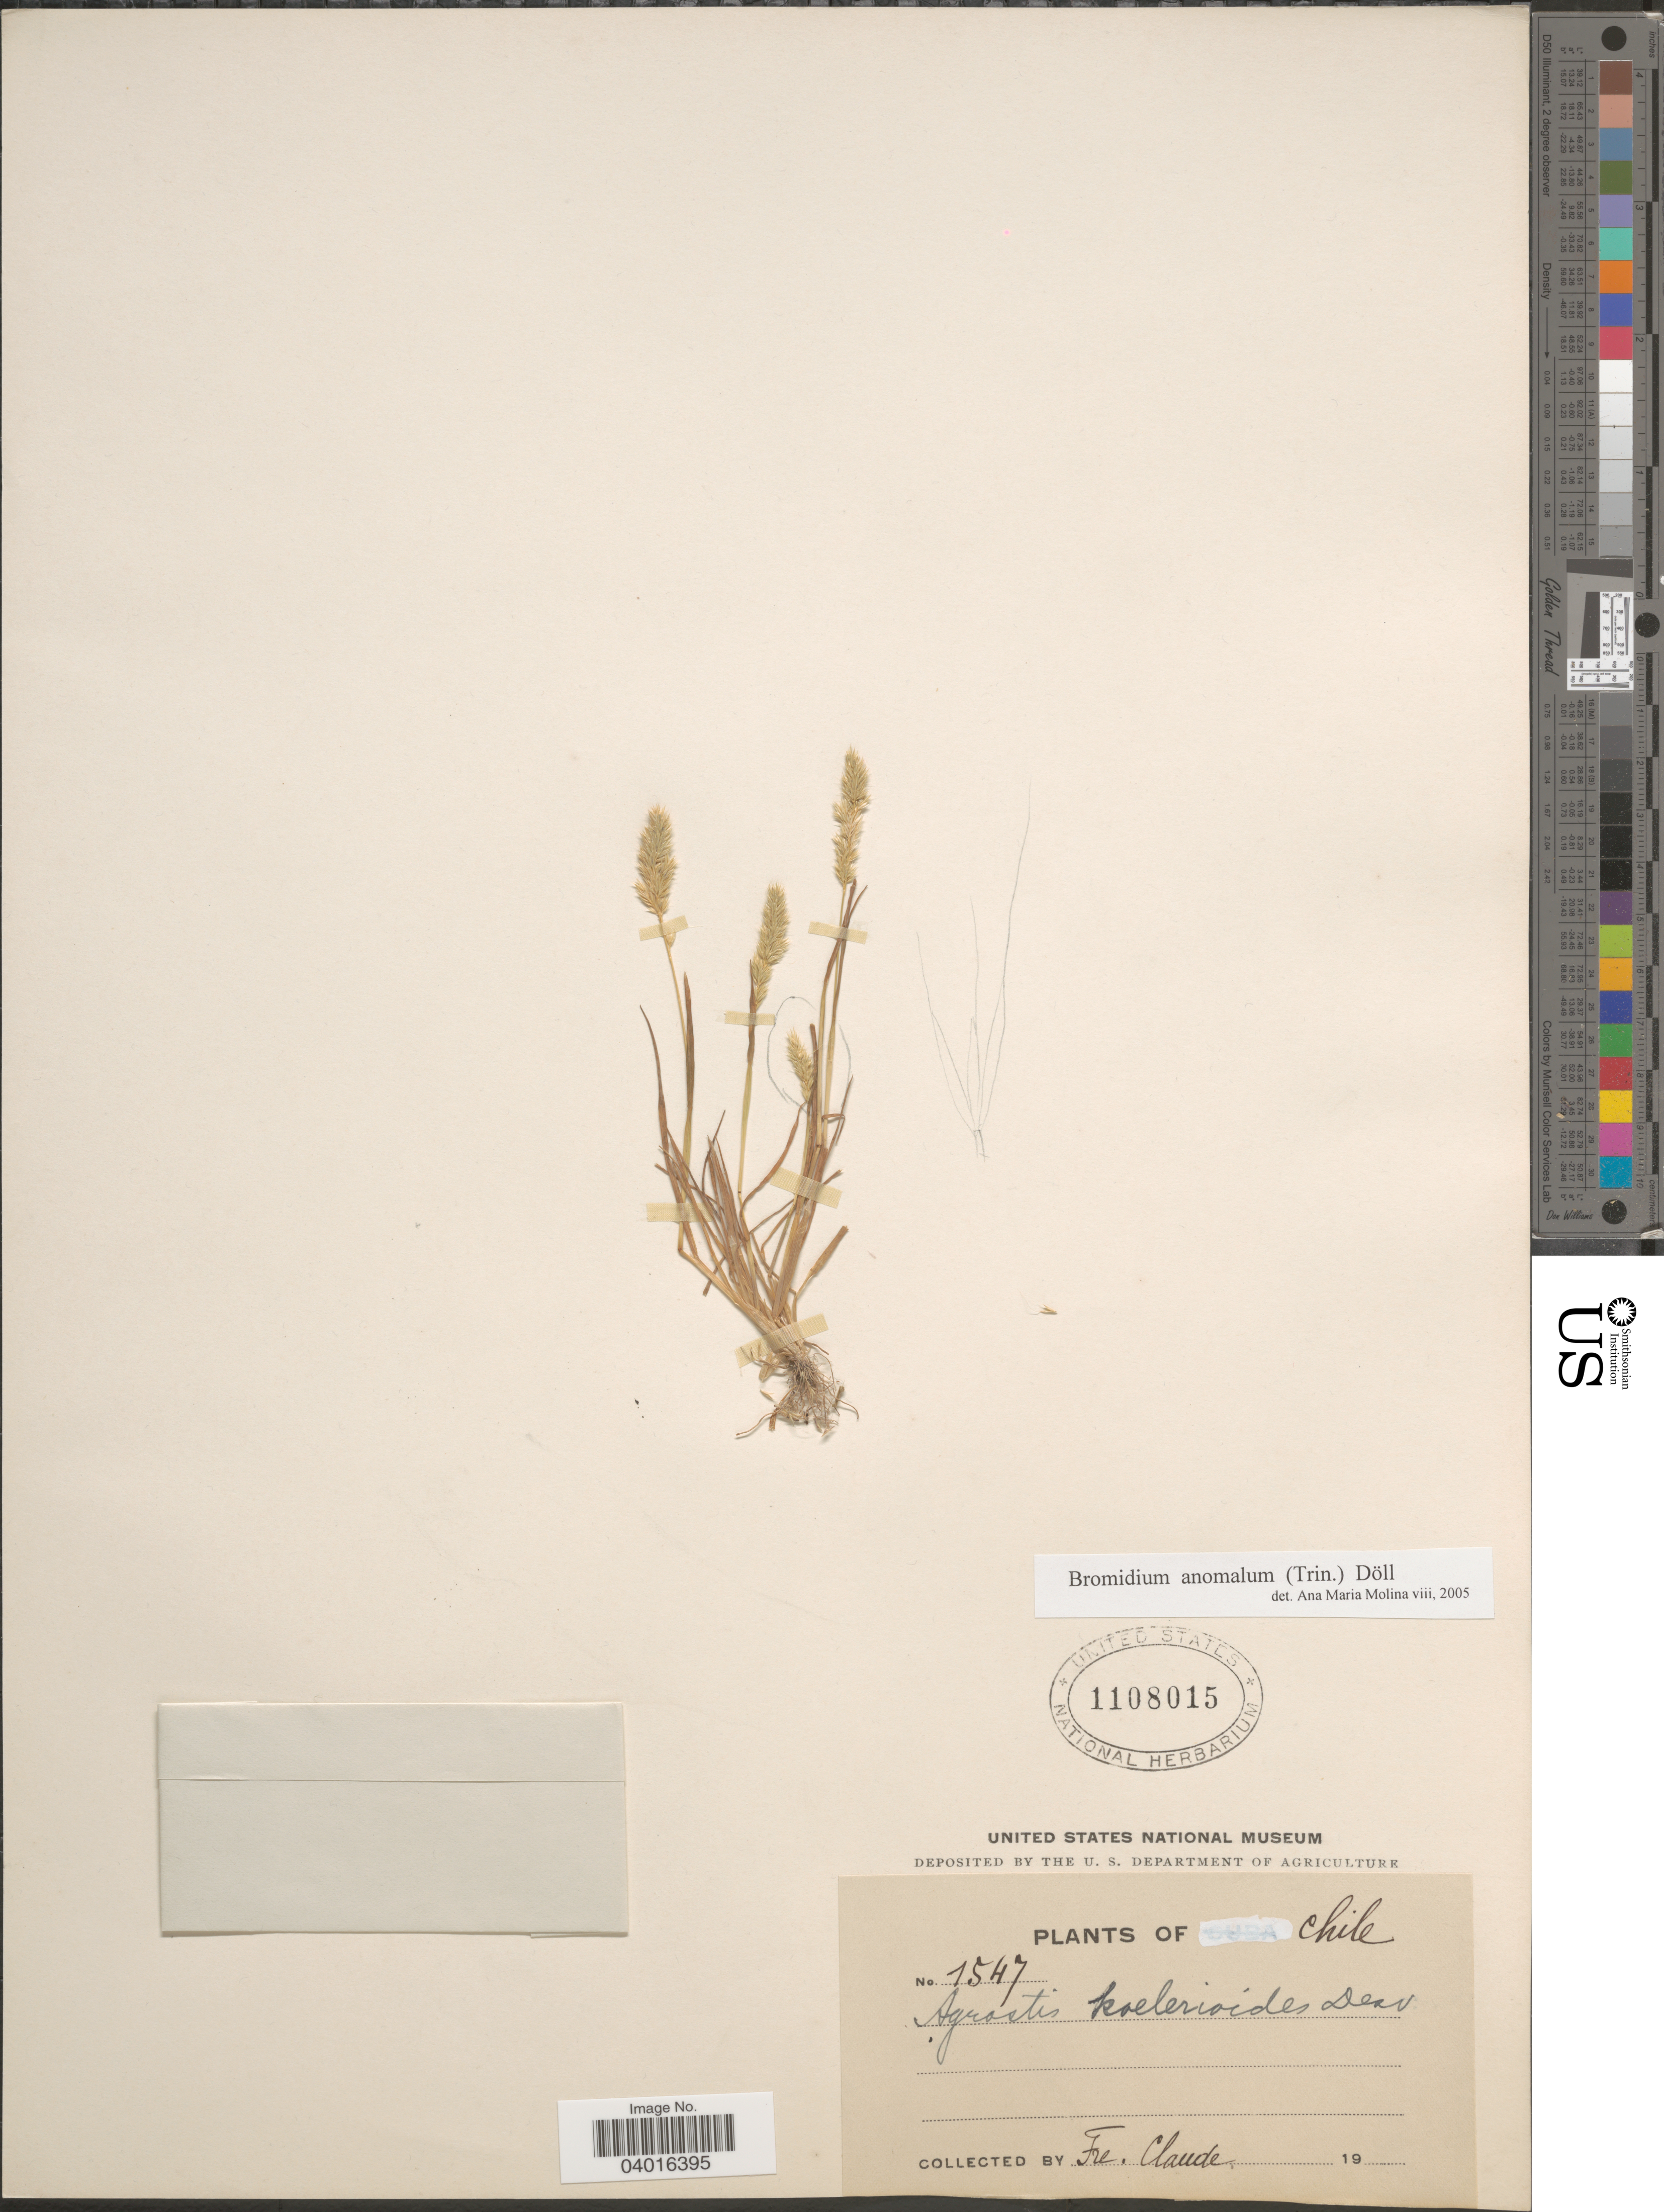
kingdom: Plantae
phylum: Tracheophyta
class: Liliopsida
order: Poales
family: Poaceae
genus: Bromidium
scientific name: Bromidium anomalum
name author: (Trin.) Döll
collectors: F. Claude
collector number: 1547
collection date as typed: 19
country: Chile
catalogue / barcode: US 1108015